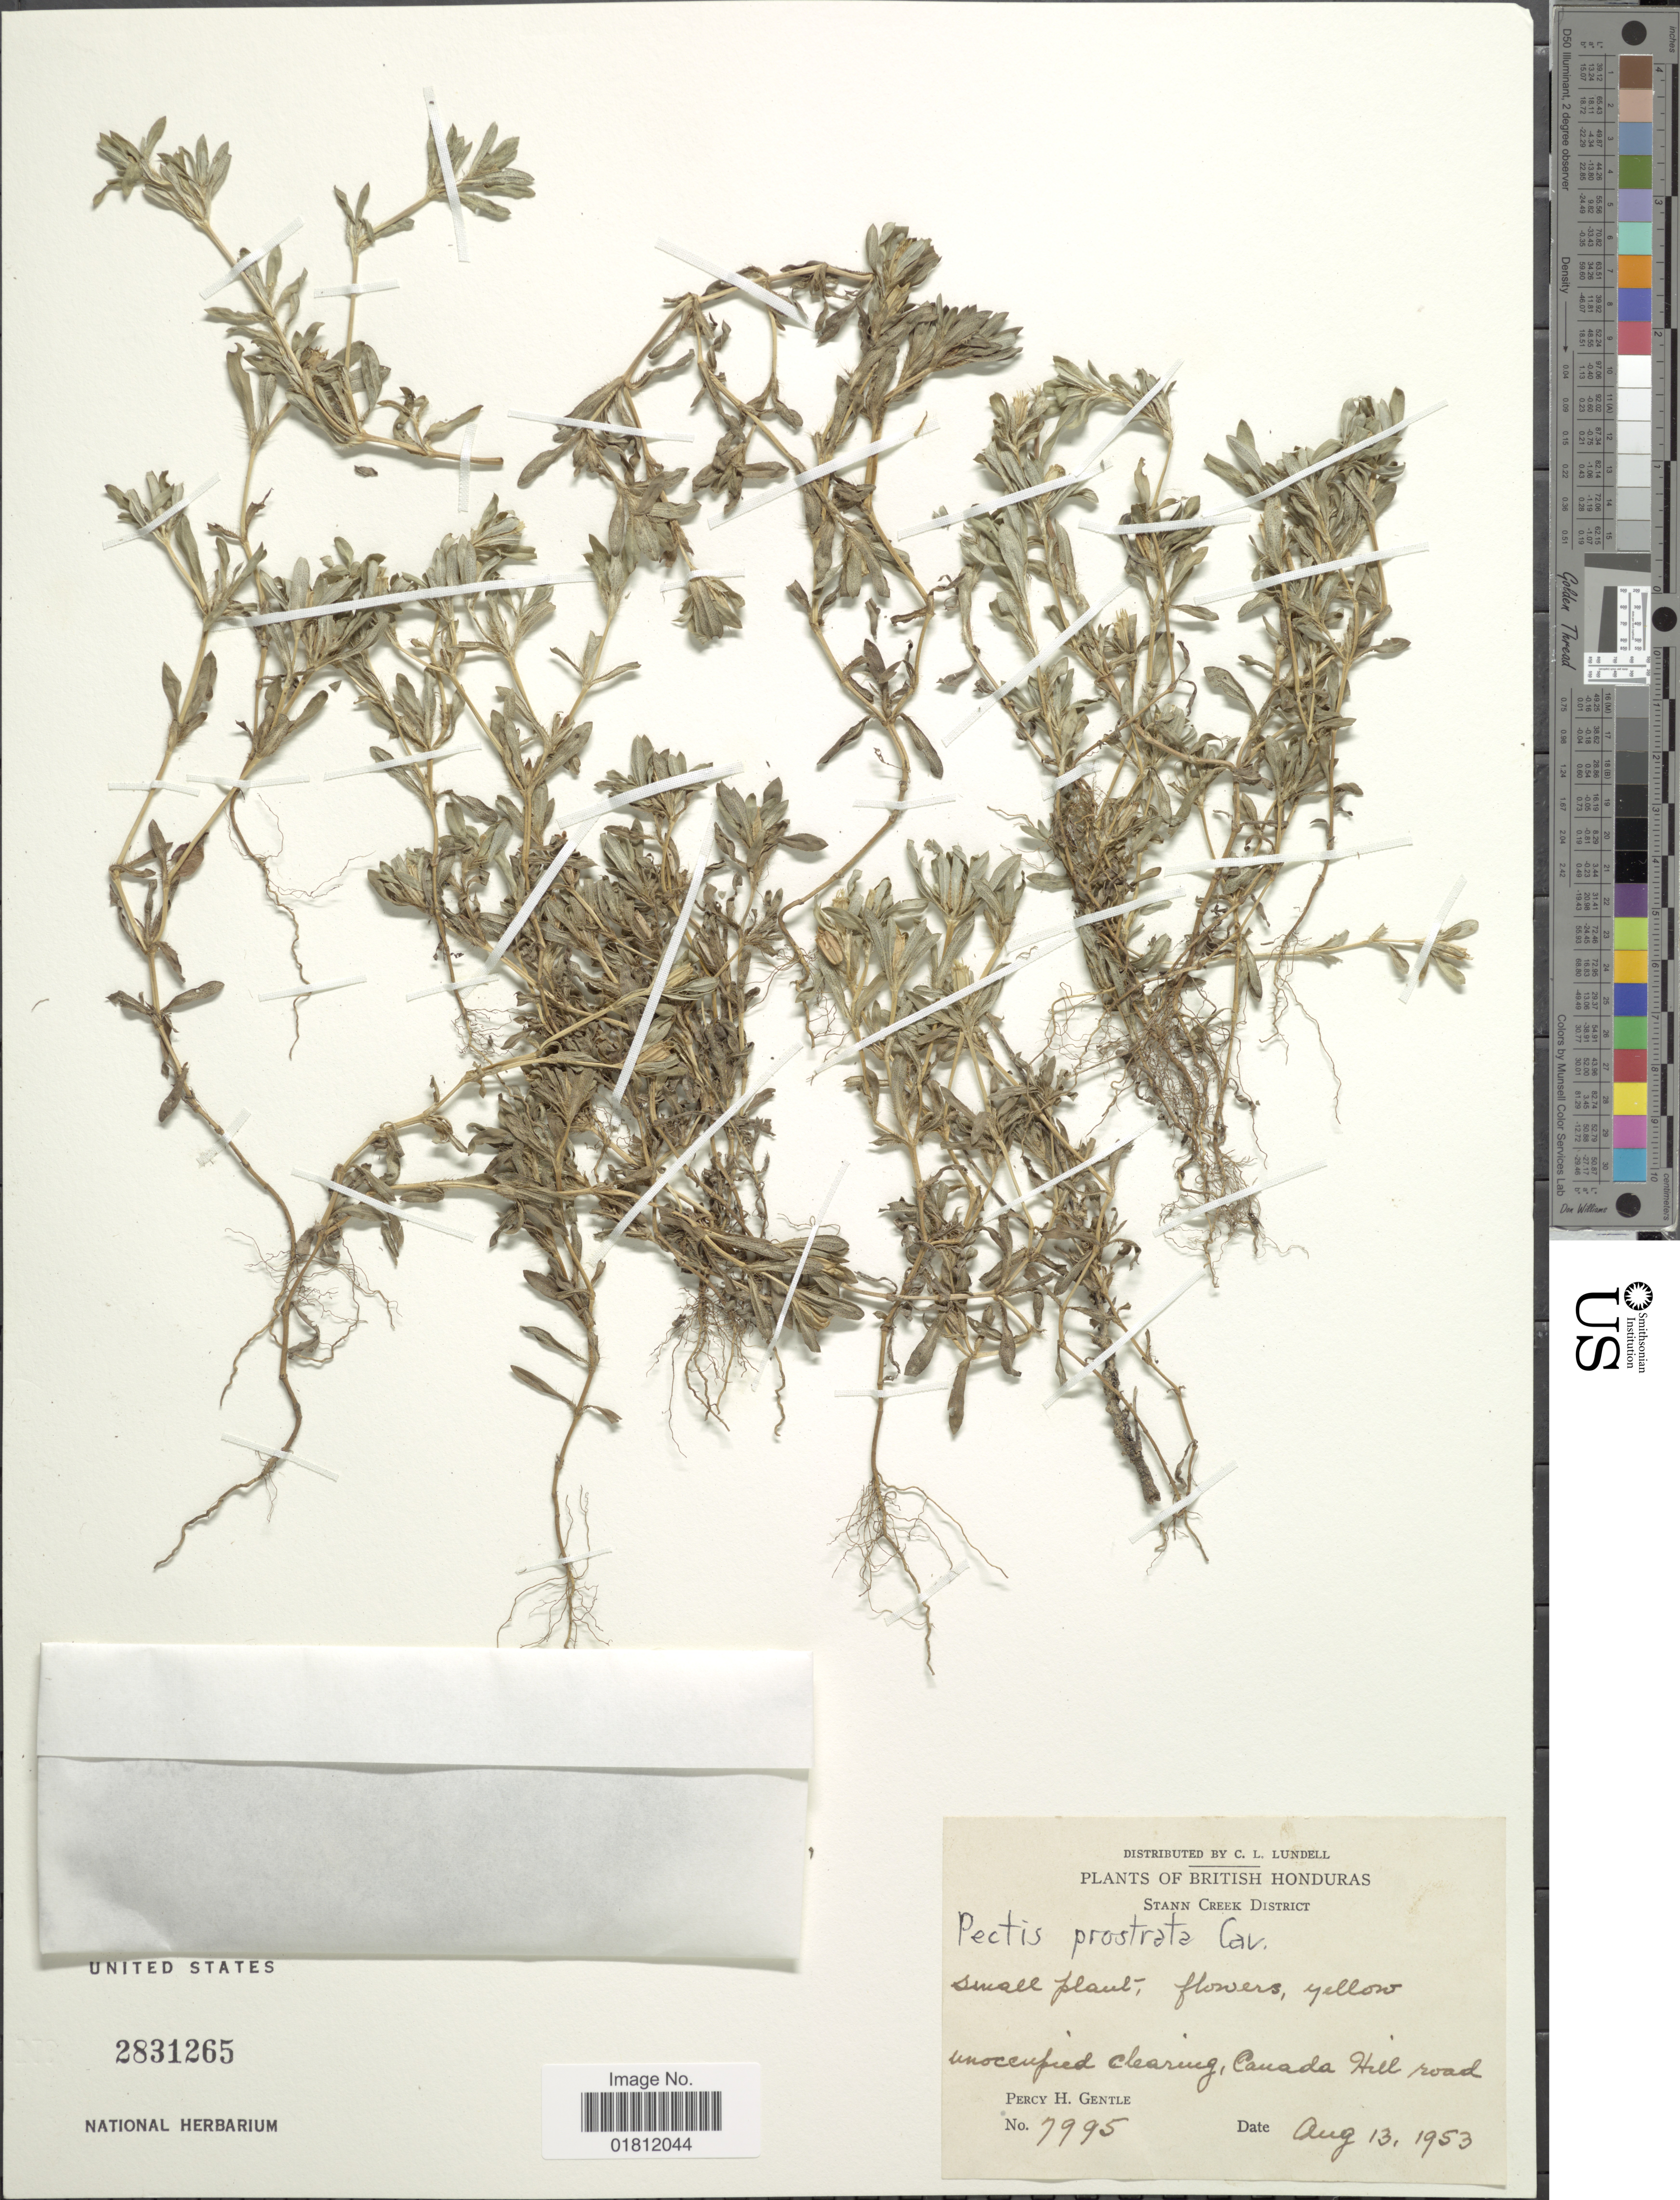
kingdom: Plantae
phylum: Tracheophyta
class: Magnoliopsida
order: Asterales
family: Asteraceae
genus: Pectis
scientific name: Pectis prostrata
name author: Cav.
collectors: P. H. Gentle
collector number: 7995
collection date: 1953-08-13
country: Belize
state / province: Stann Creek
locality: British Honduras, Stann Creek District. Canada Hill road.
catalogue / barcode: US 2831265